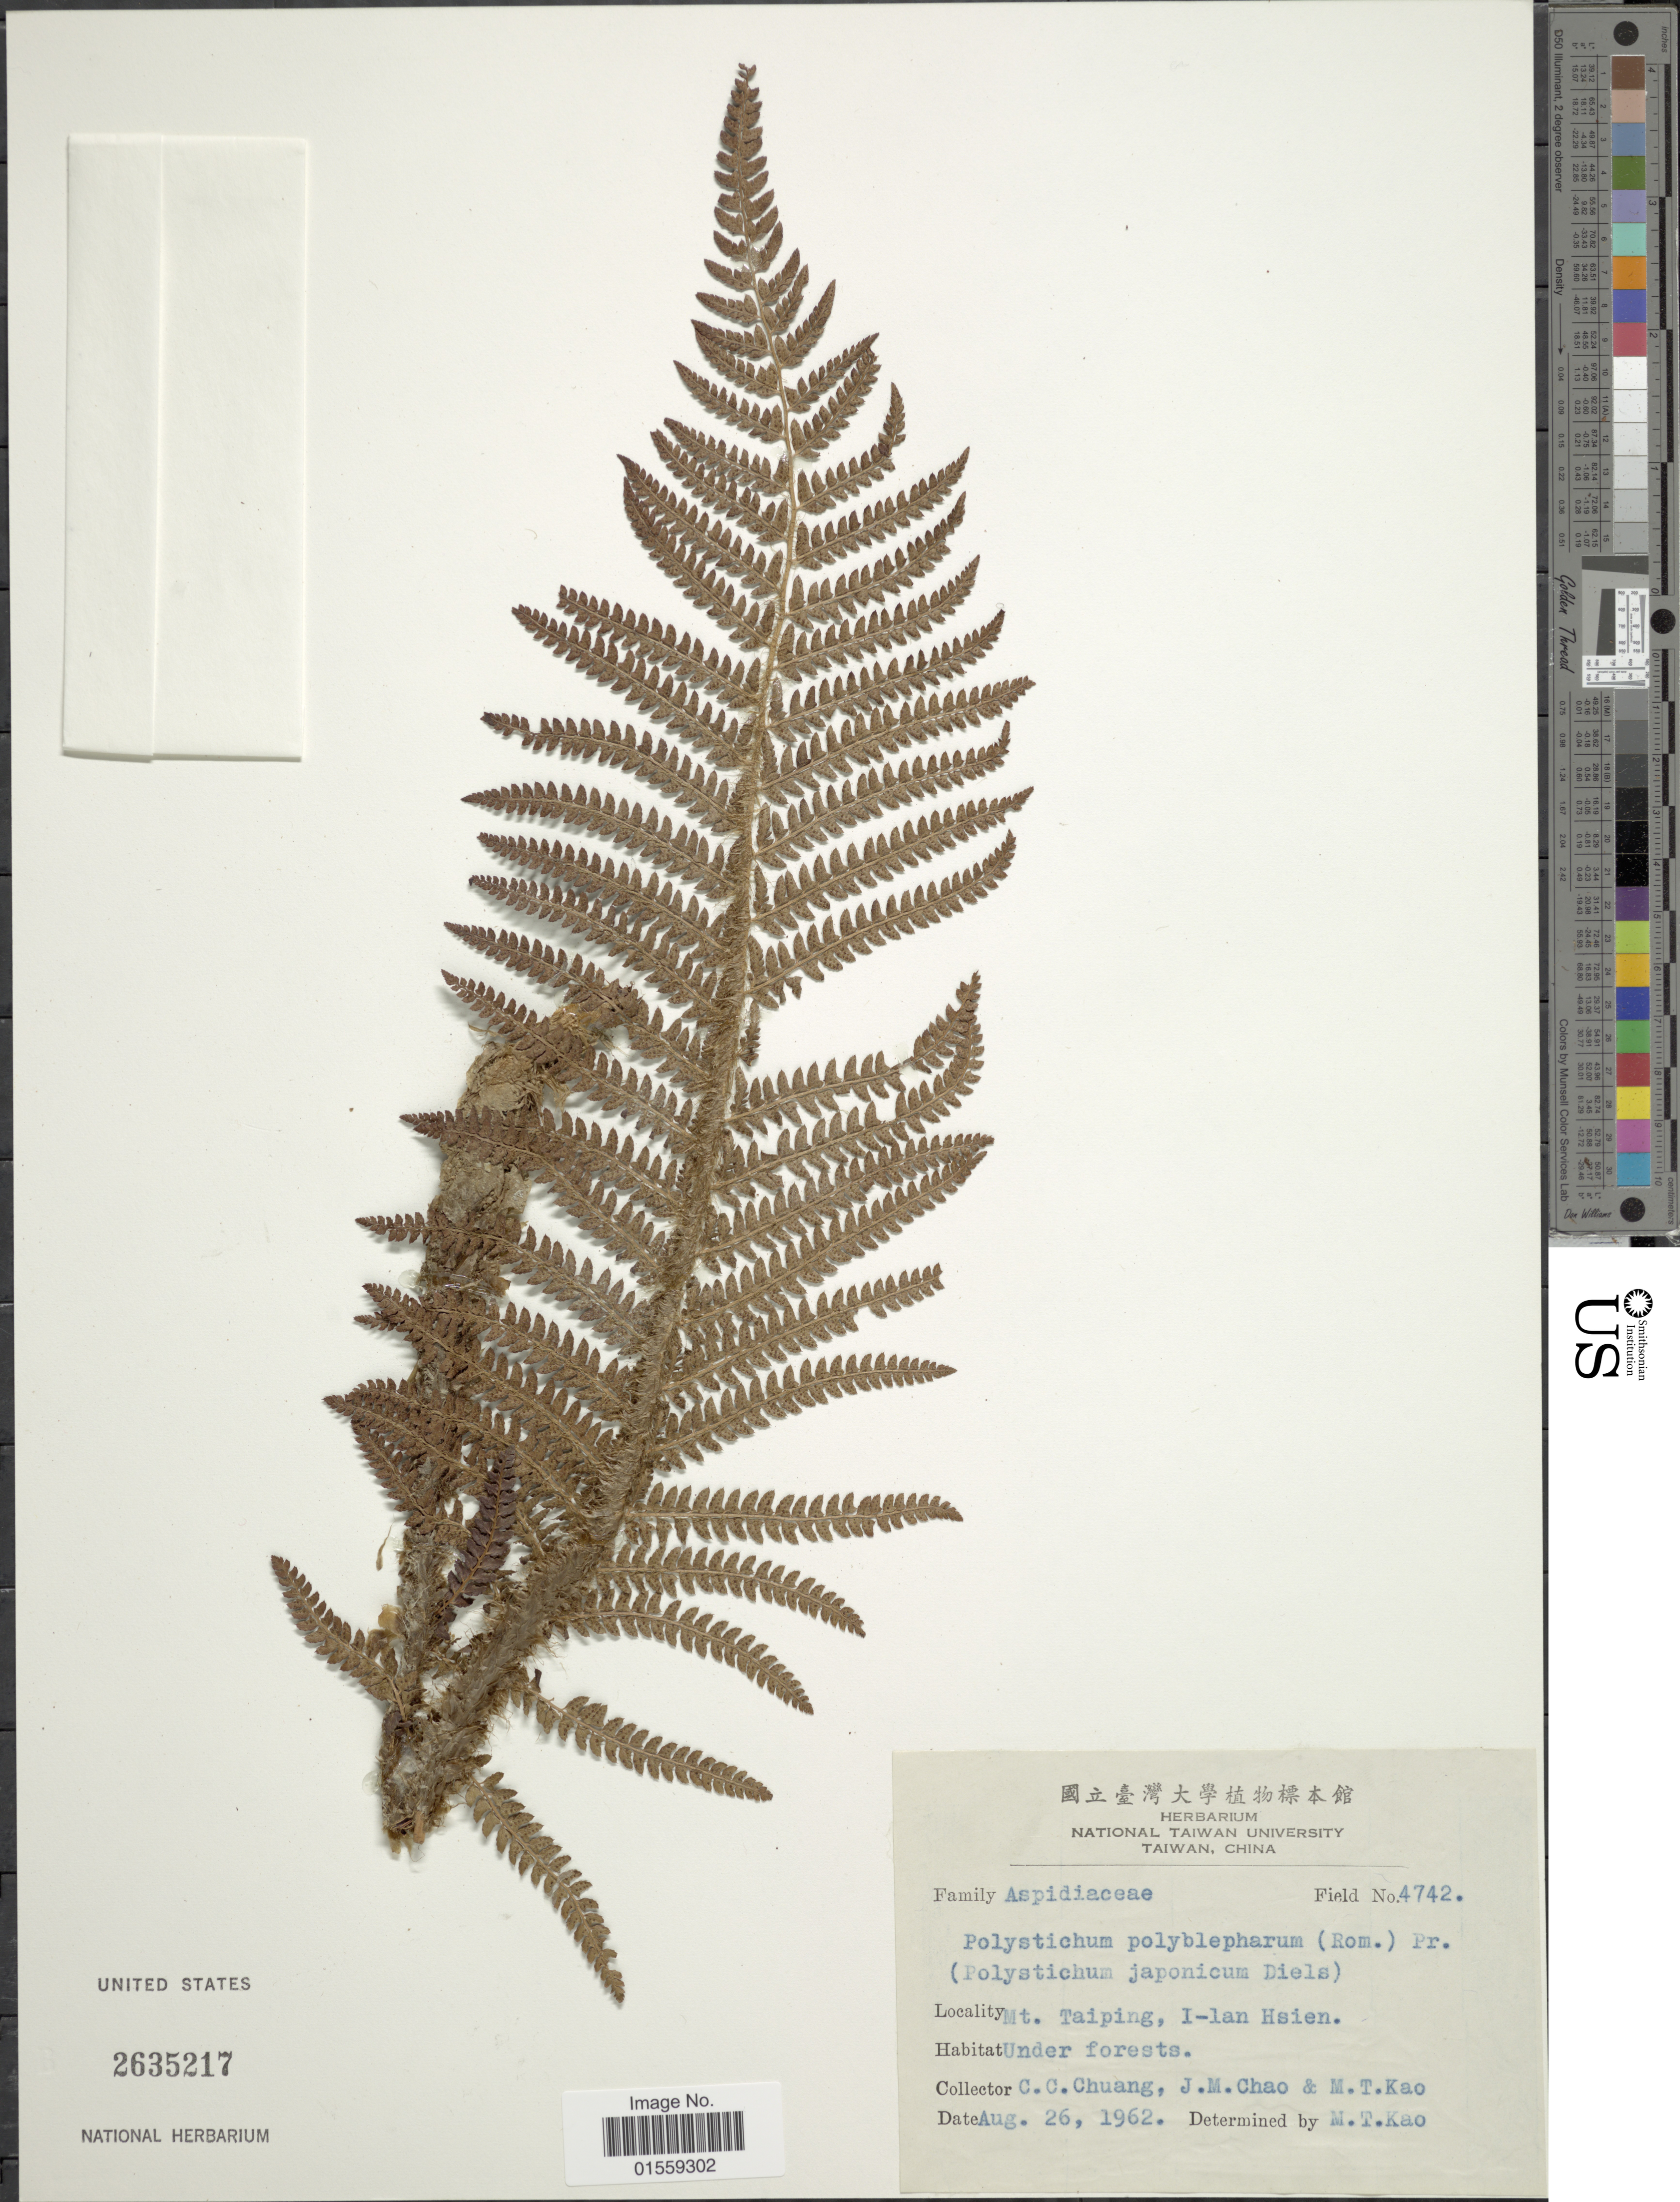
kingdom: Plantae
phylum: Tracheophyta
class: Polypodiopsida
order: Polypodiales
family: Dryopteridaceae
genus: Polystichum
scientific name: Polystichum polyblepharum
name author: (Roemer ex Kunze) C. Presl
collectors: C. C. Chuang, J. Chao & M. T. Kao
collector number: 4742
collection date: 1962-08-26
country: Taiwan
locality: Mt. Taiping, I-Lan Hsien.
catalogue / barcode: US 2635217